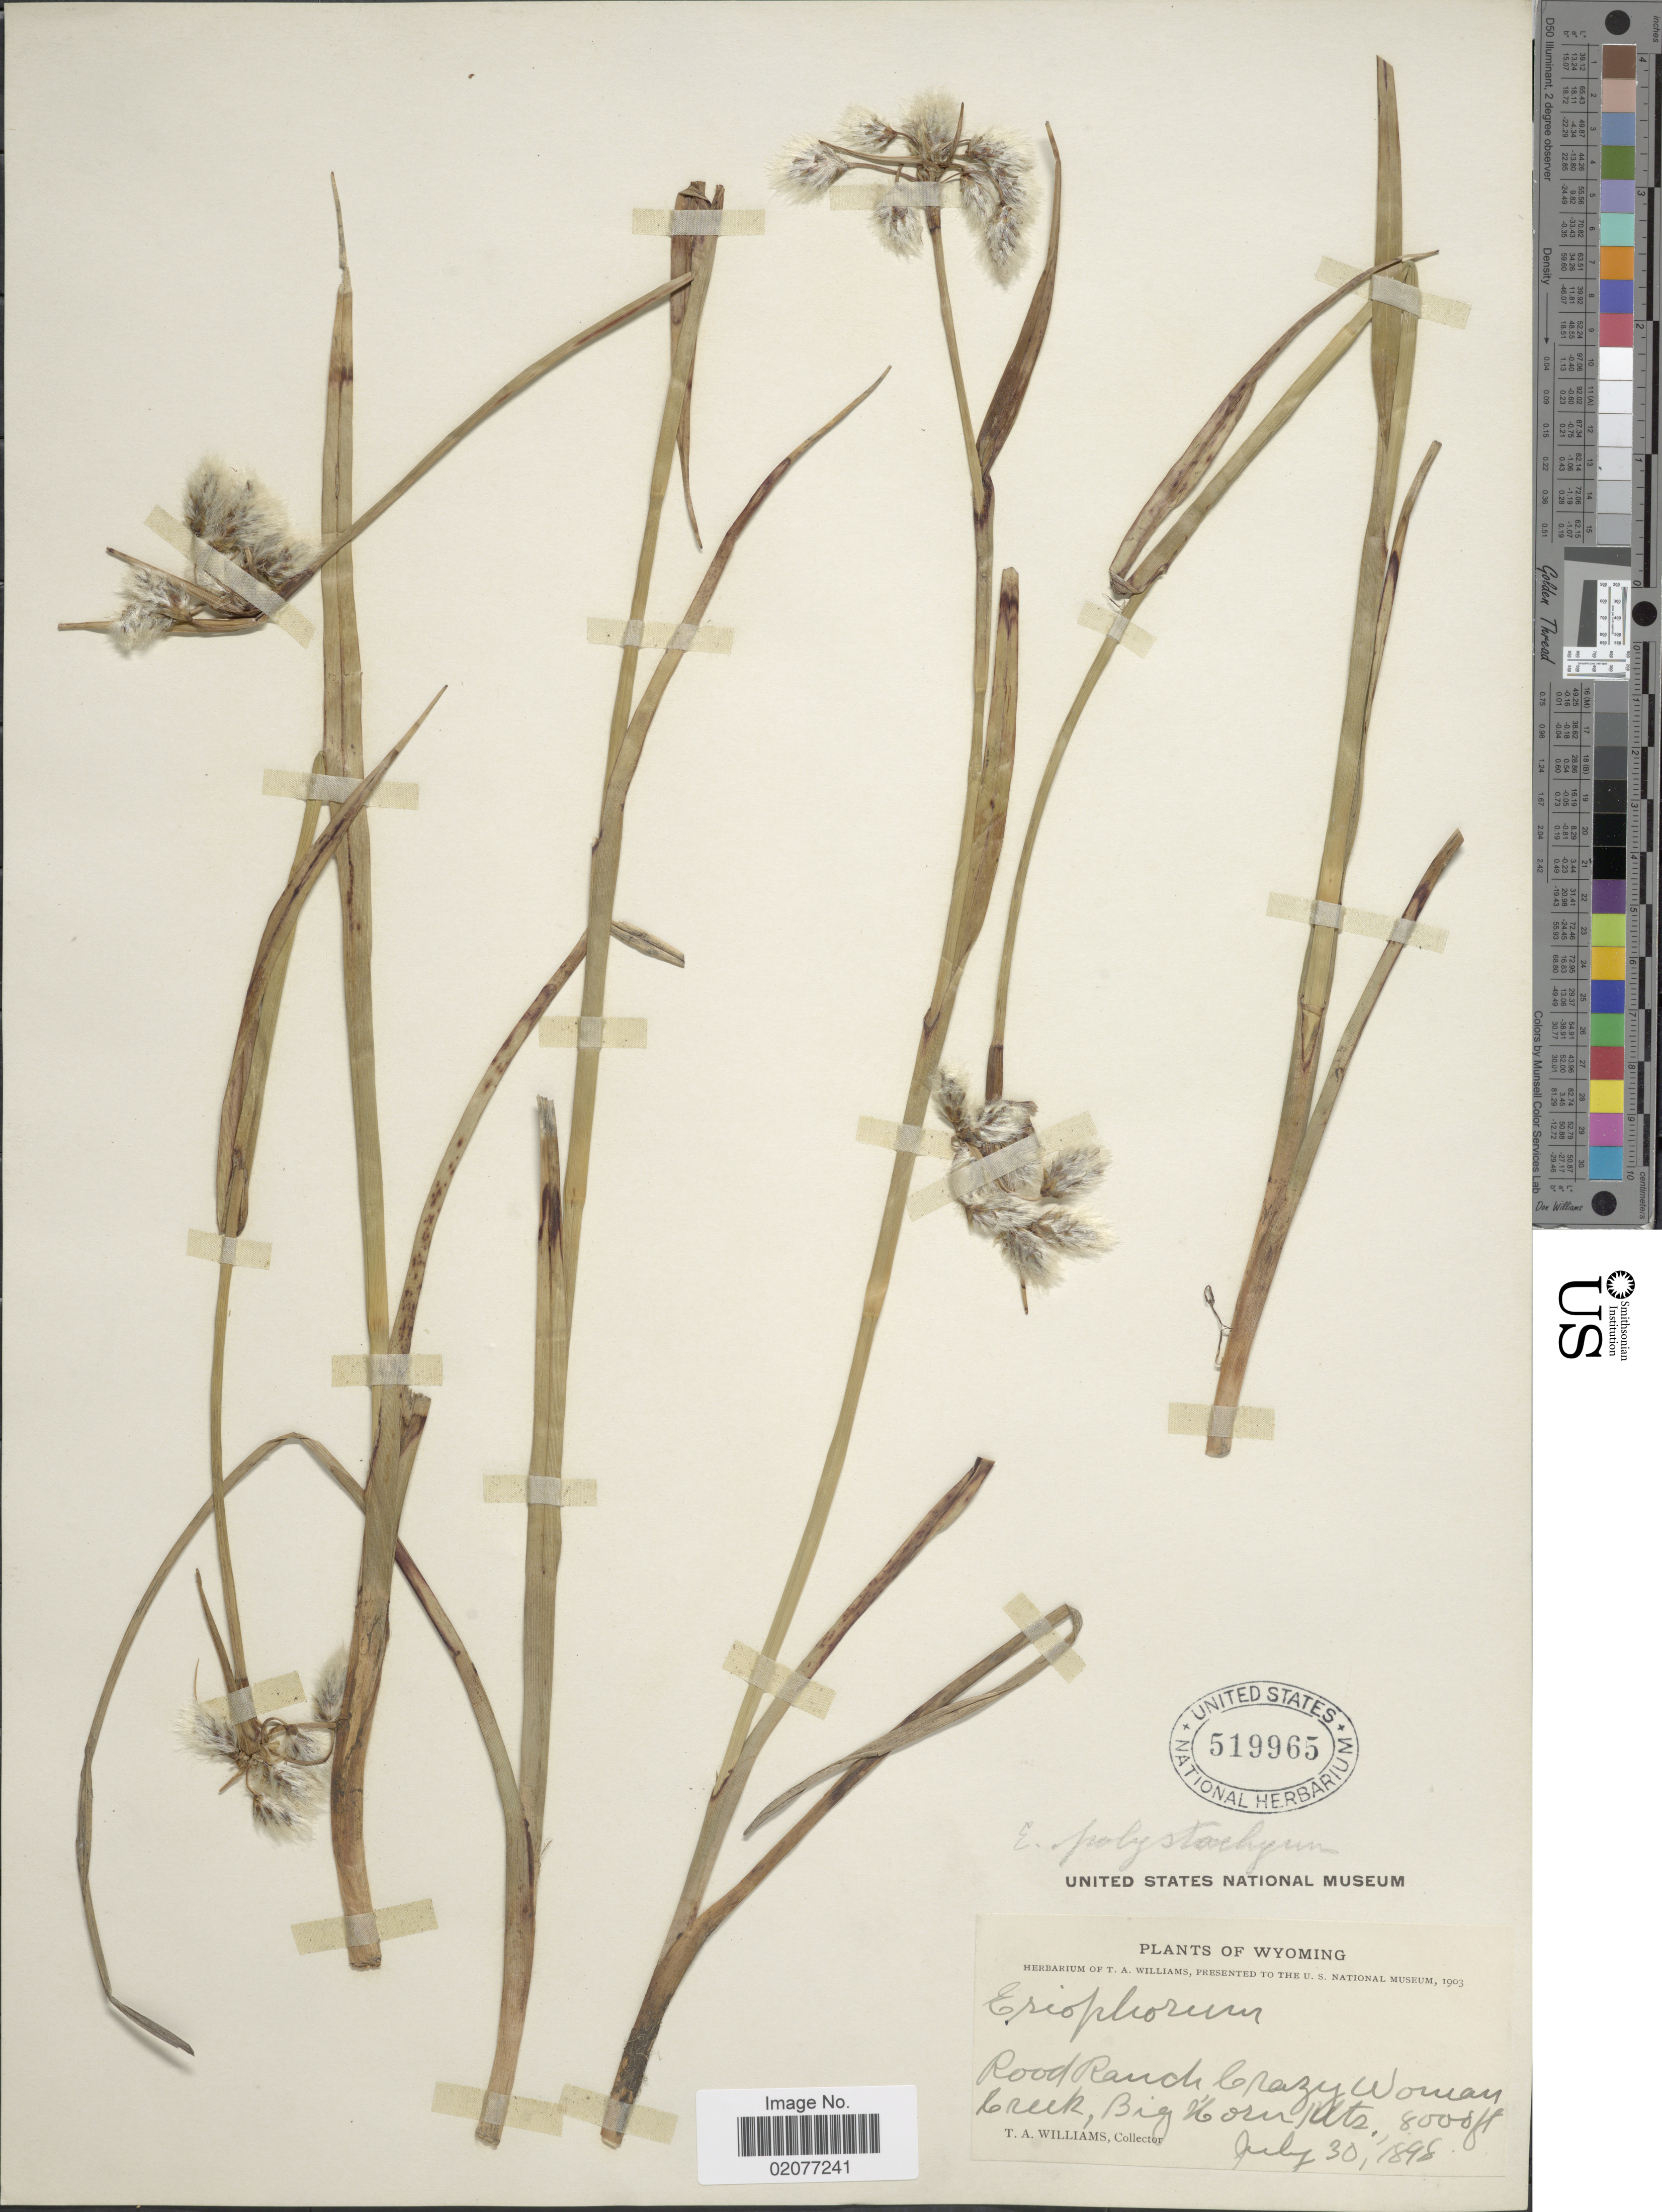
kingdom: Plantae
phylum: Tracheophyta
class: Liliopsida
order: Poales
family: Cyperaceae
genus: Eriophorum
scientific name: Eriophorum angustifolium subsp. angustifolium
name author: Honck.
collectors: T. A. Williams (herbarium)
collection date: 1898-07-30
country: United States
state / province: Wyoming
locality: Rood Ranch Crazy Woman Creek, Big Horn Mts.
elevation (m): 2438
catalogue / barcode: US 519965